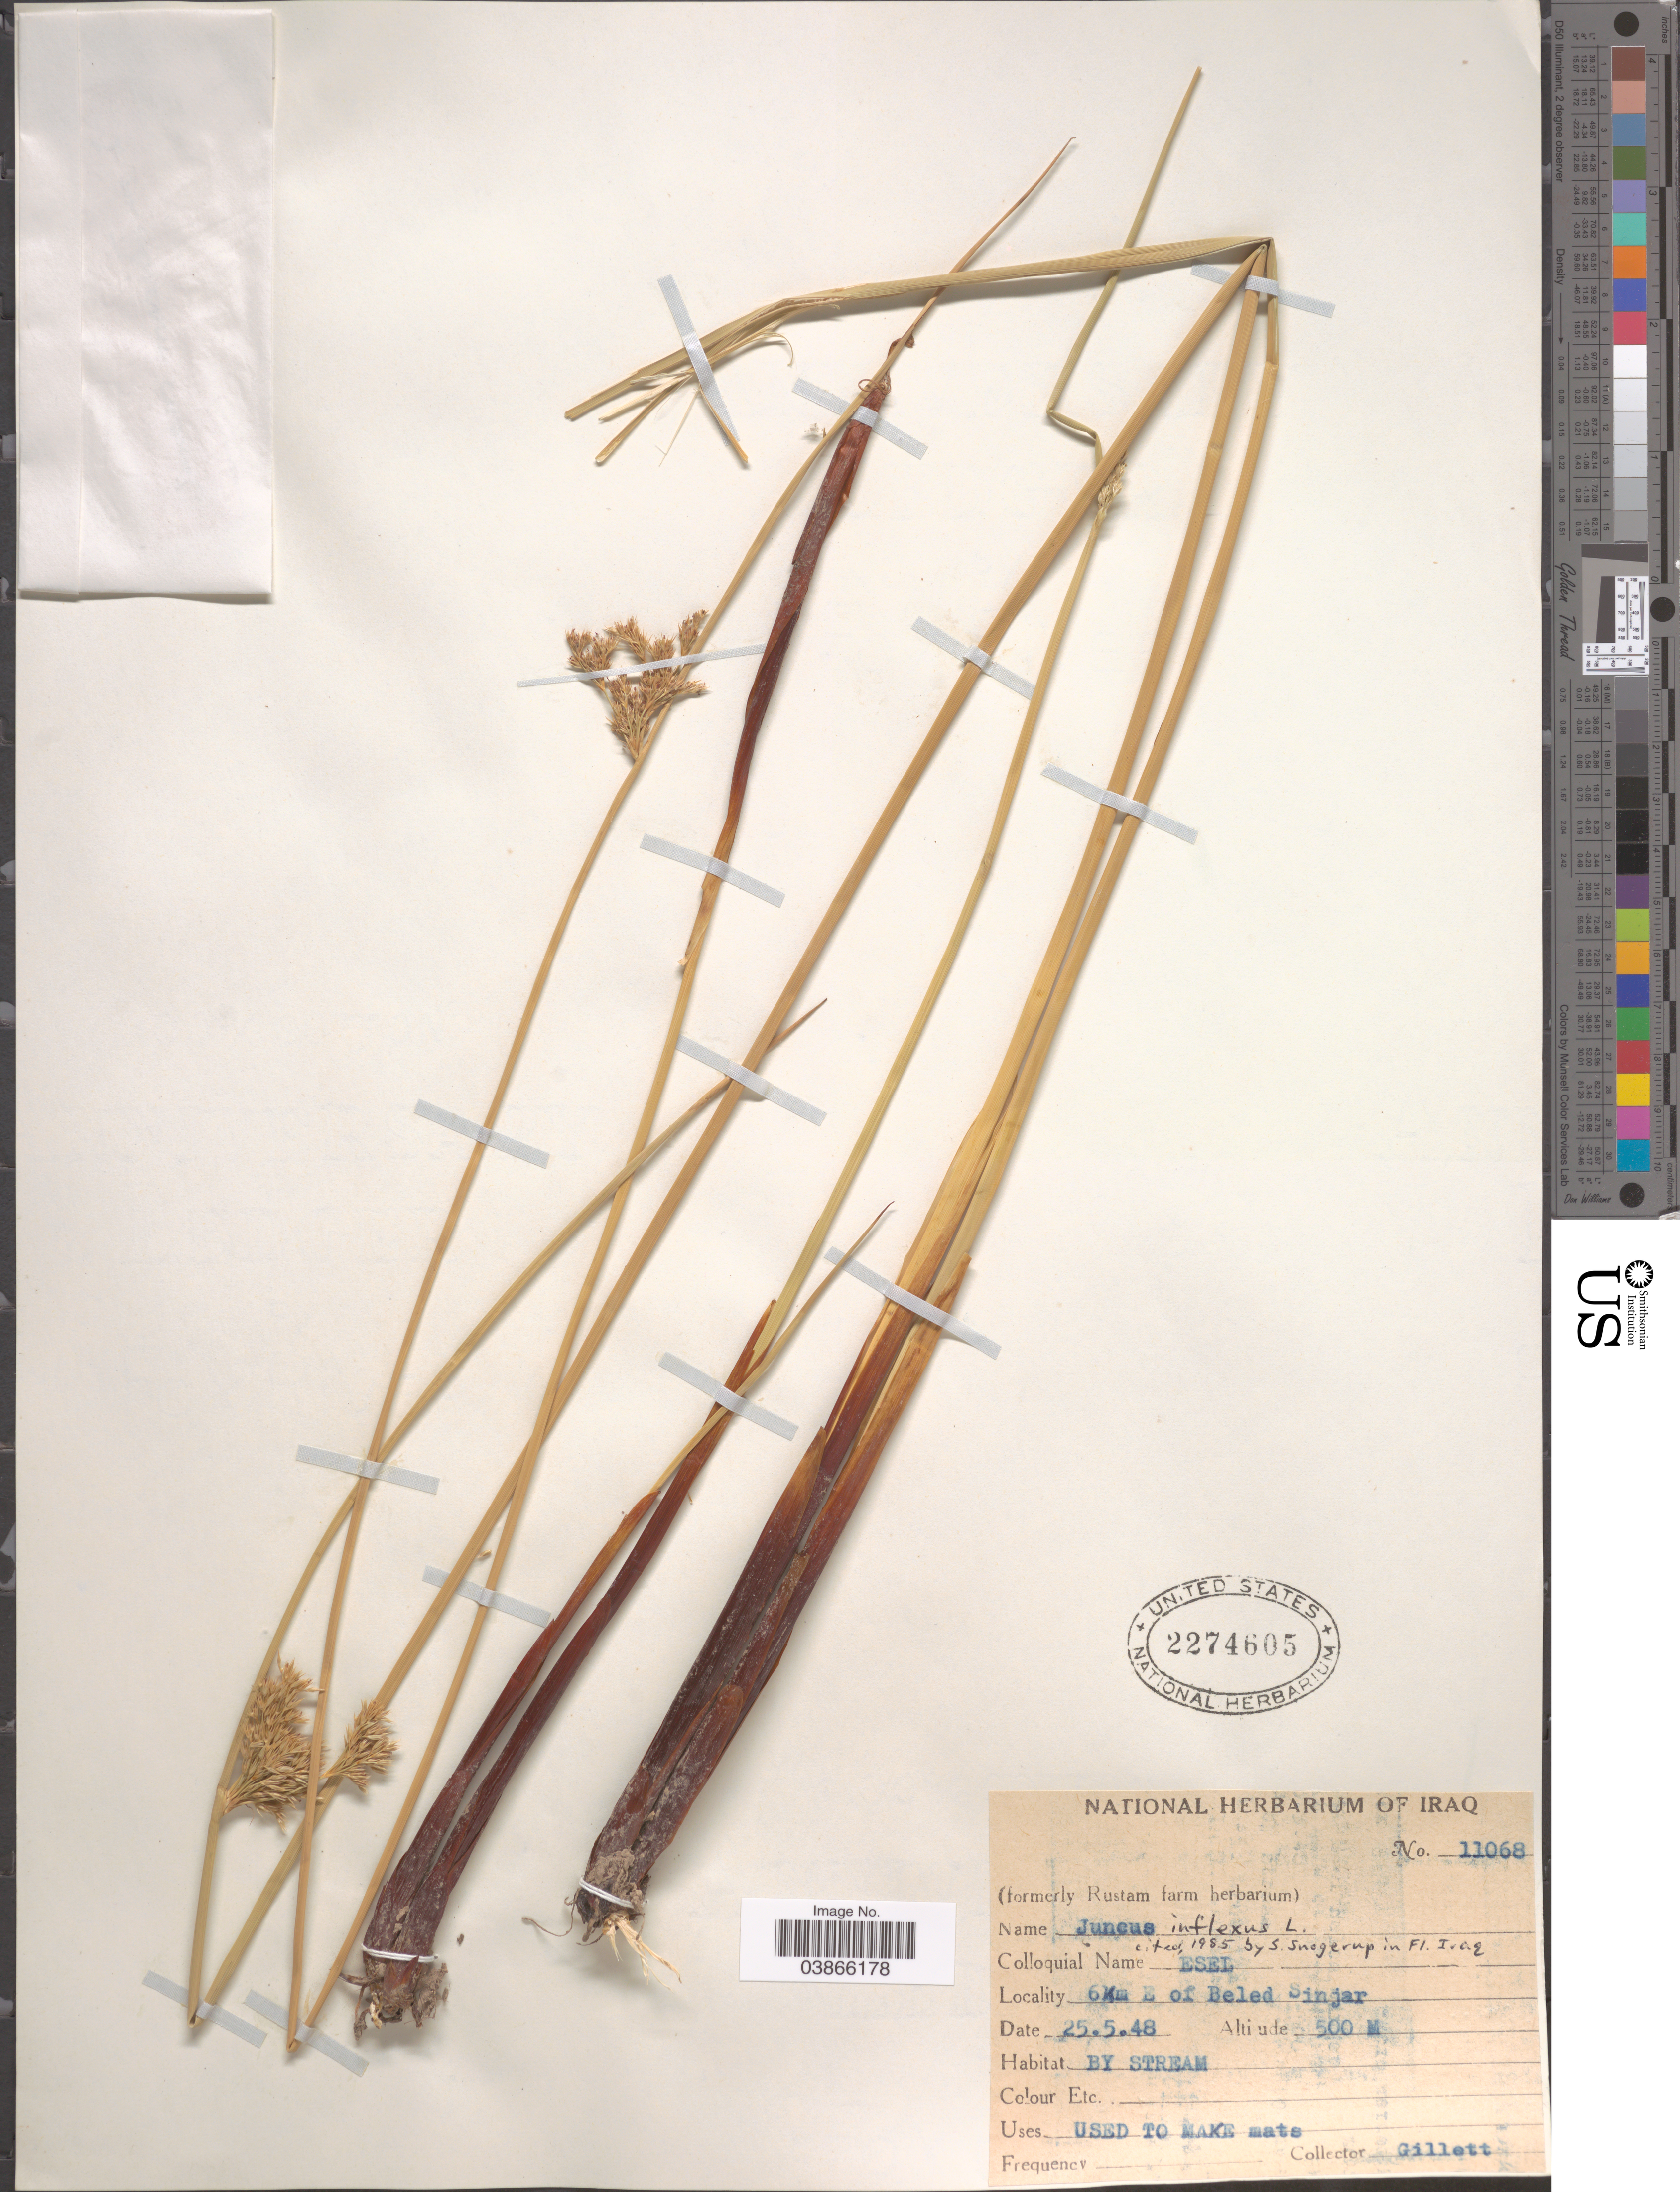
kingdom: Plantae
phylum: Tracheophyta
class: Liliopsida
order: Poales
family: Juncaceae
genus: Juncus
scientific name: Juncus inflexus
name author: L.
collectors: Gillett, --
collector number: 11068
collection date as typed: Transcribed d/m/y: 25/5/48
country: Iraq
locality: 6Km E of Beled Sinjar.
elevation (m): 500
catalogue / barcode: US 2274605